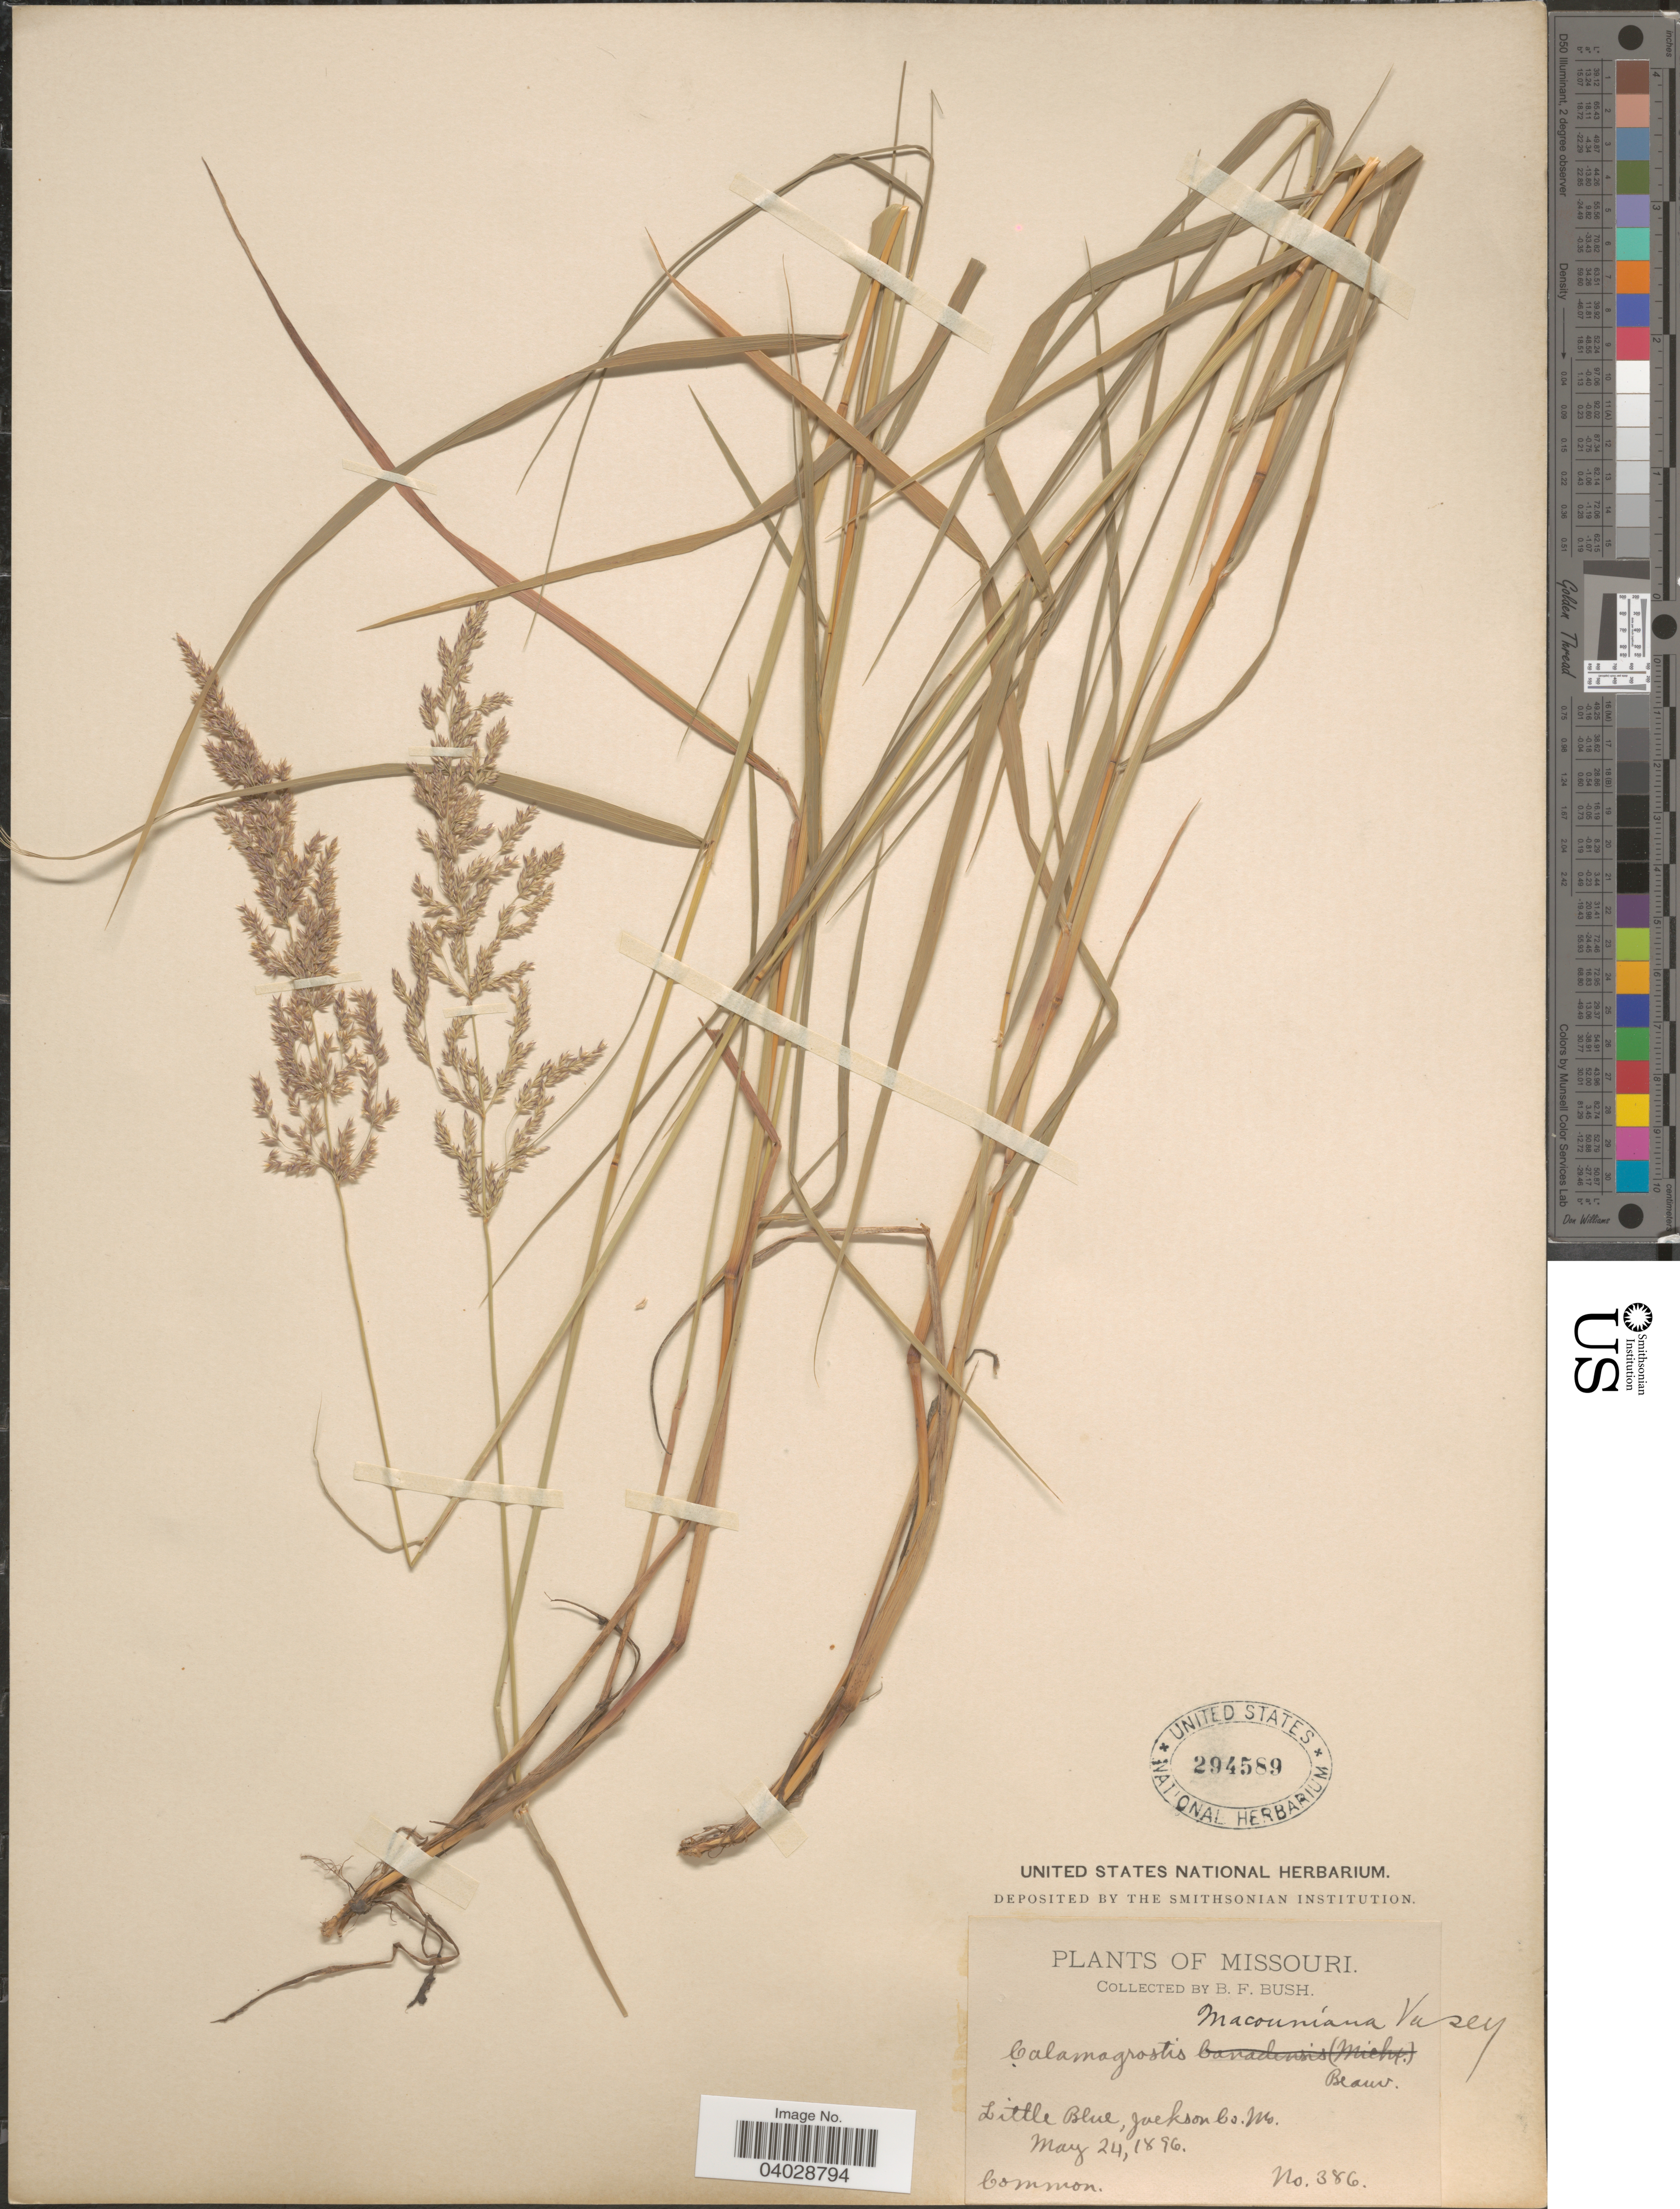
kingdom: Plantae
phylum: Tracheophyta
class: Liliopsida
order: Poales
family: Poaceae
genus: Calamagrostis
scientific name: Calamagrostis canadensis var. macouniana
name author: (Vasey) Stebbins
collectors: B. F. Bush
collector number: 386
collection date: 1896-05-24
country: United States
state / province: Missouri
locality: Little Blue, Jackson Co.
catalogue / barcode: US 294589